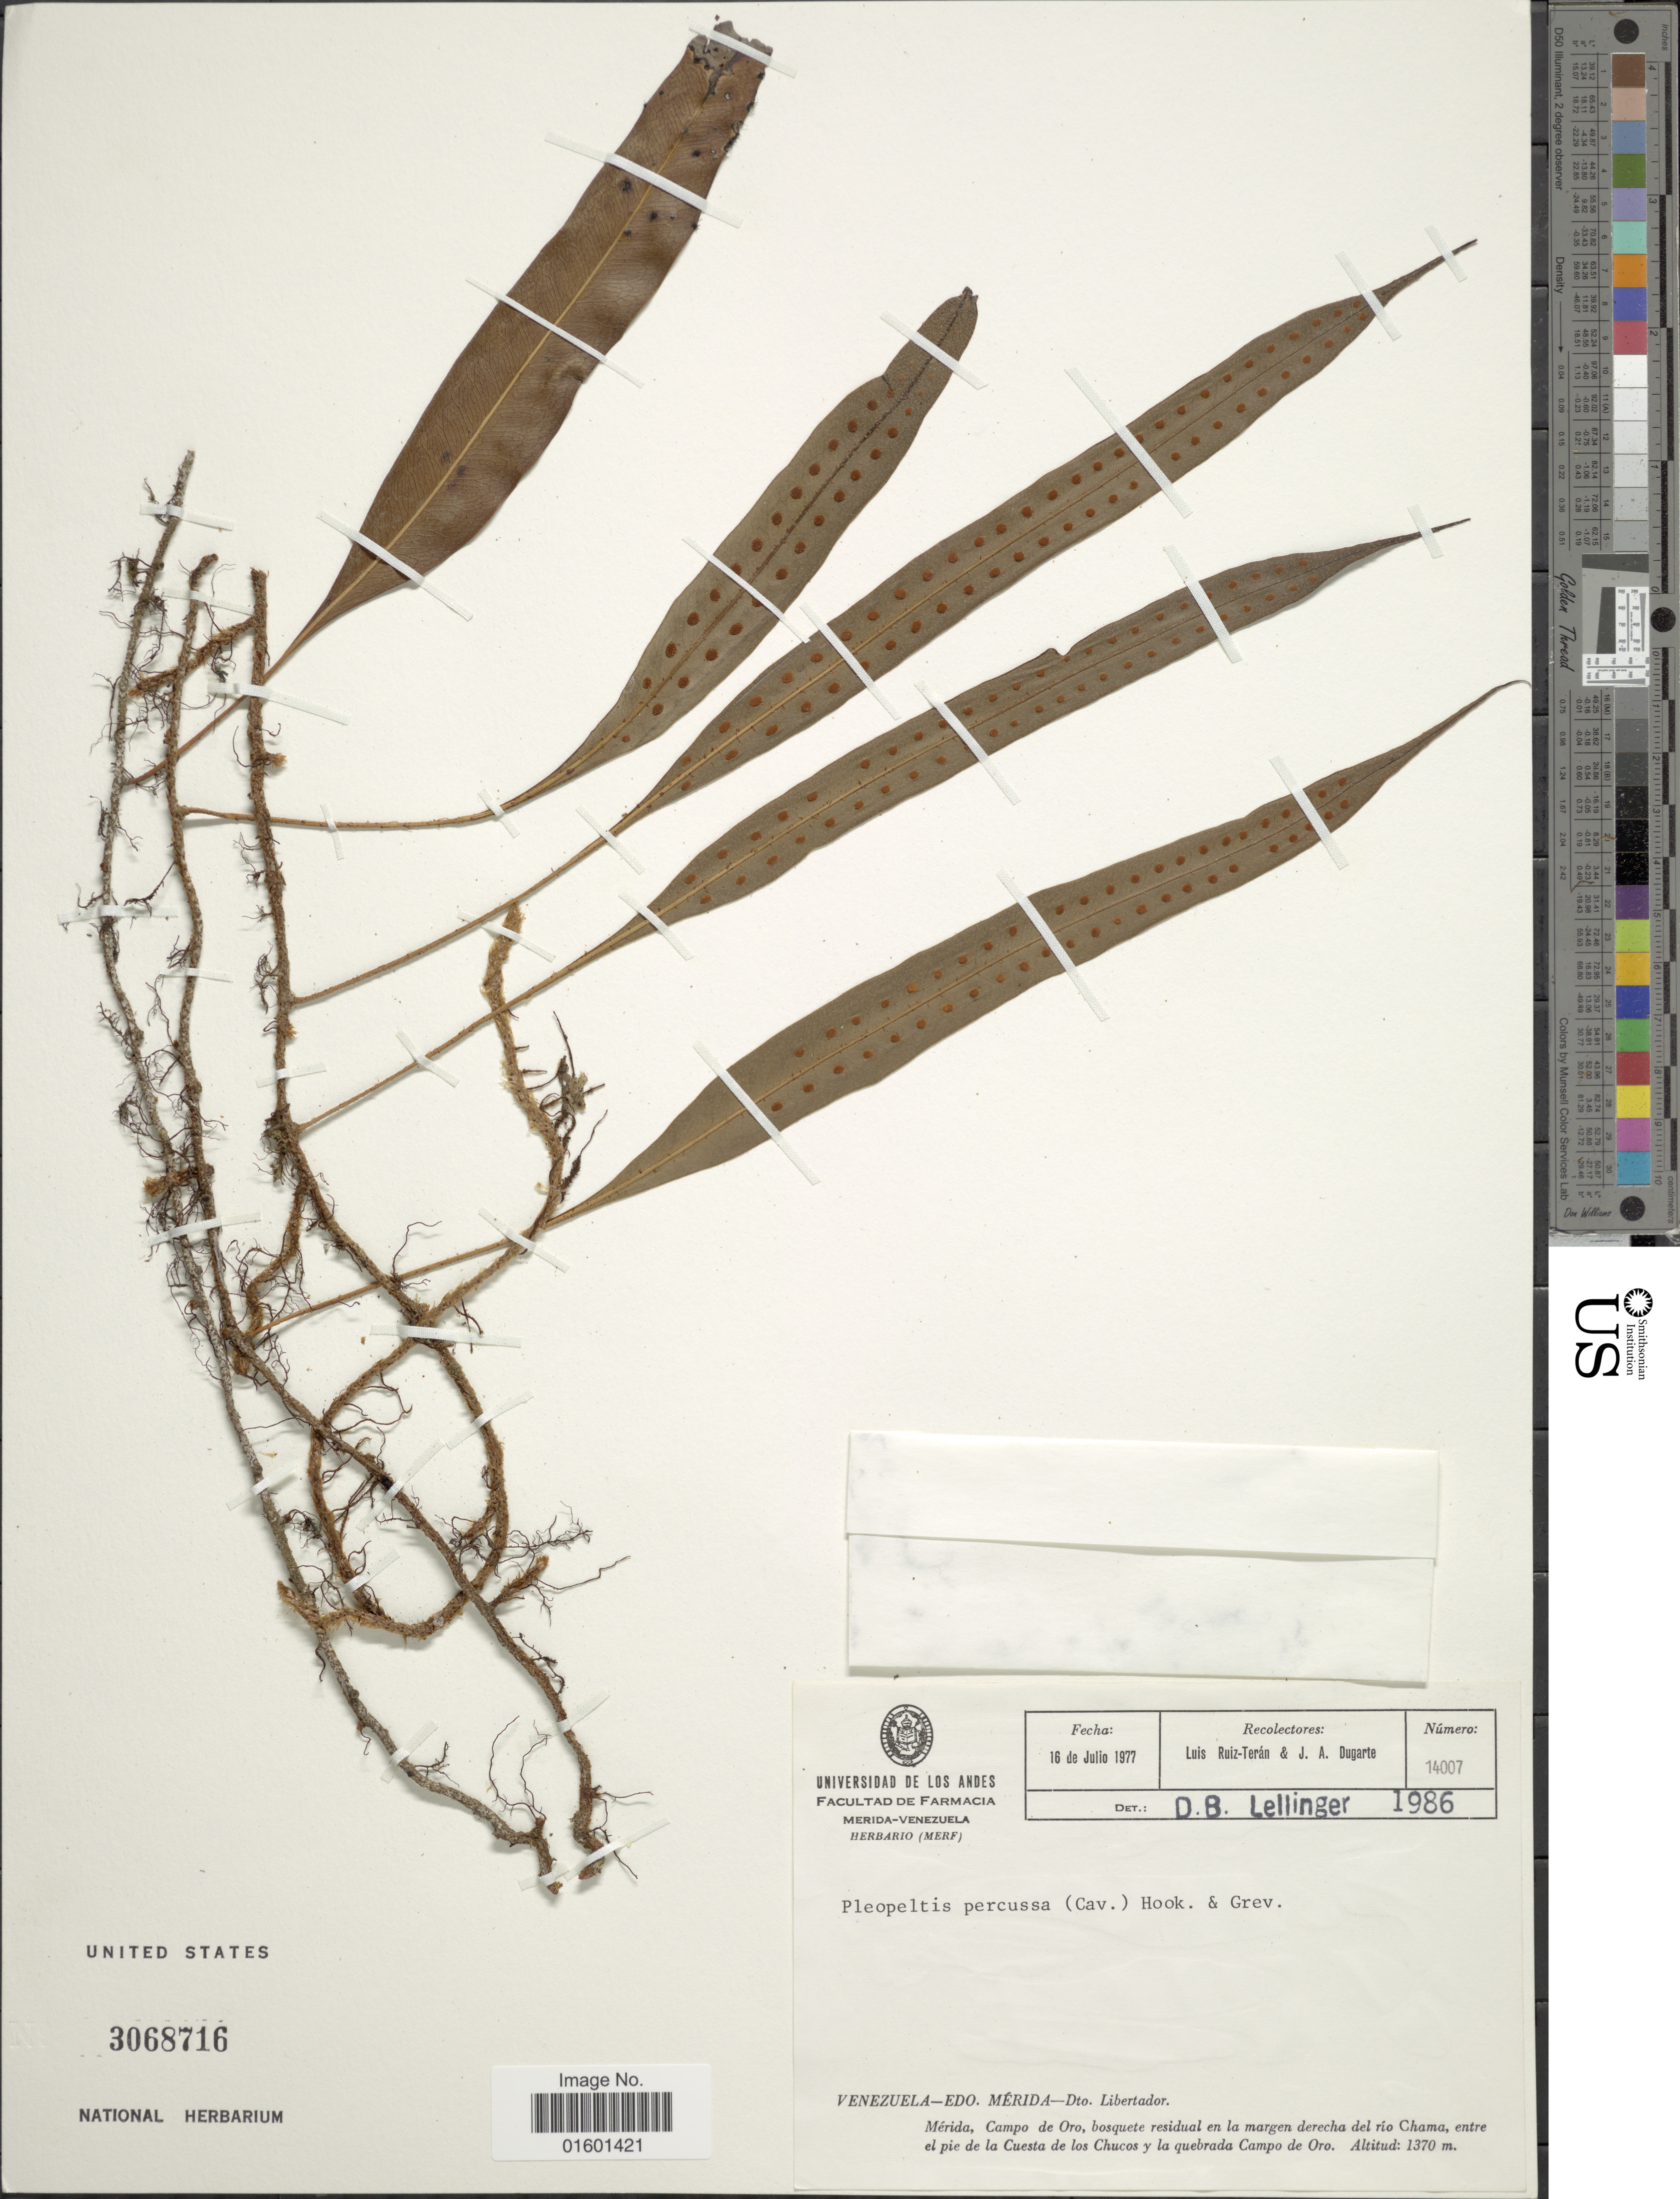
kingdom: Plantae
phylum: Tracheophyta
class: Polypodiopsida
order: Polypodiales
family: Polypodiaceae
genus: Microgramma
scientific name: Microgramma percussa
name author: (Cav.) de la Sota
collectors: L. E. Ruíz-Terán & J. Dugarte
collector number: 14007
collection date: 1977-07-16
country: Venezuela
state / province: Mérida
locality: Dt. Libertador, Merida, Campo de Oro, bosquete residual en la margen derecha del rio Chama, entre el pie de la Cuesta de los Chucos y la quebrada Campo de Oro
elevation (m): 1370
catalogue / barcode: US 3068716